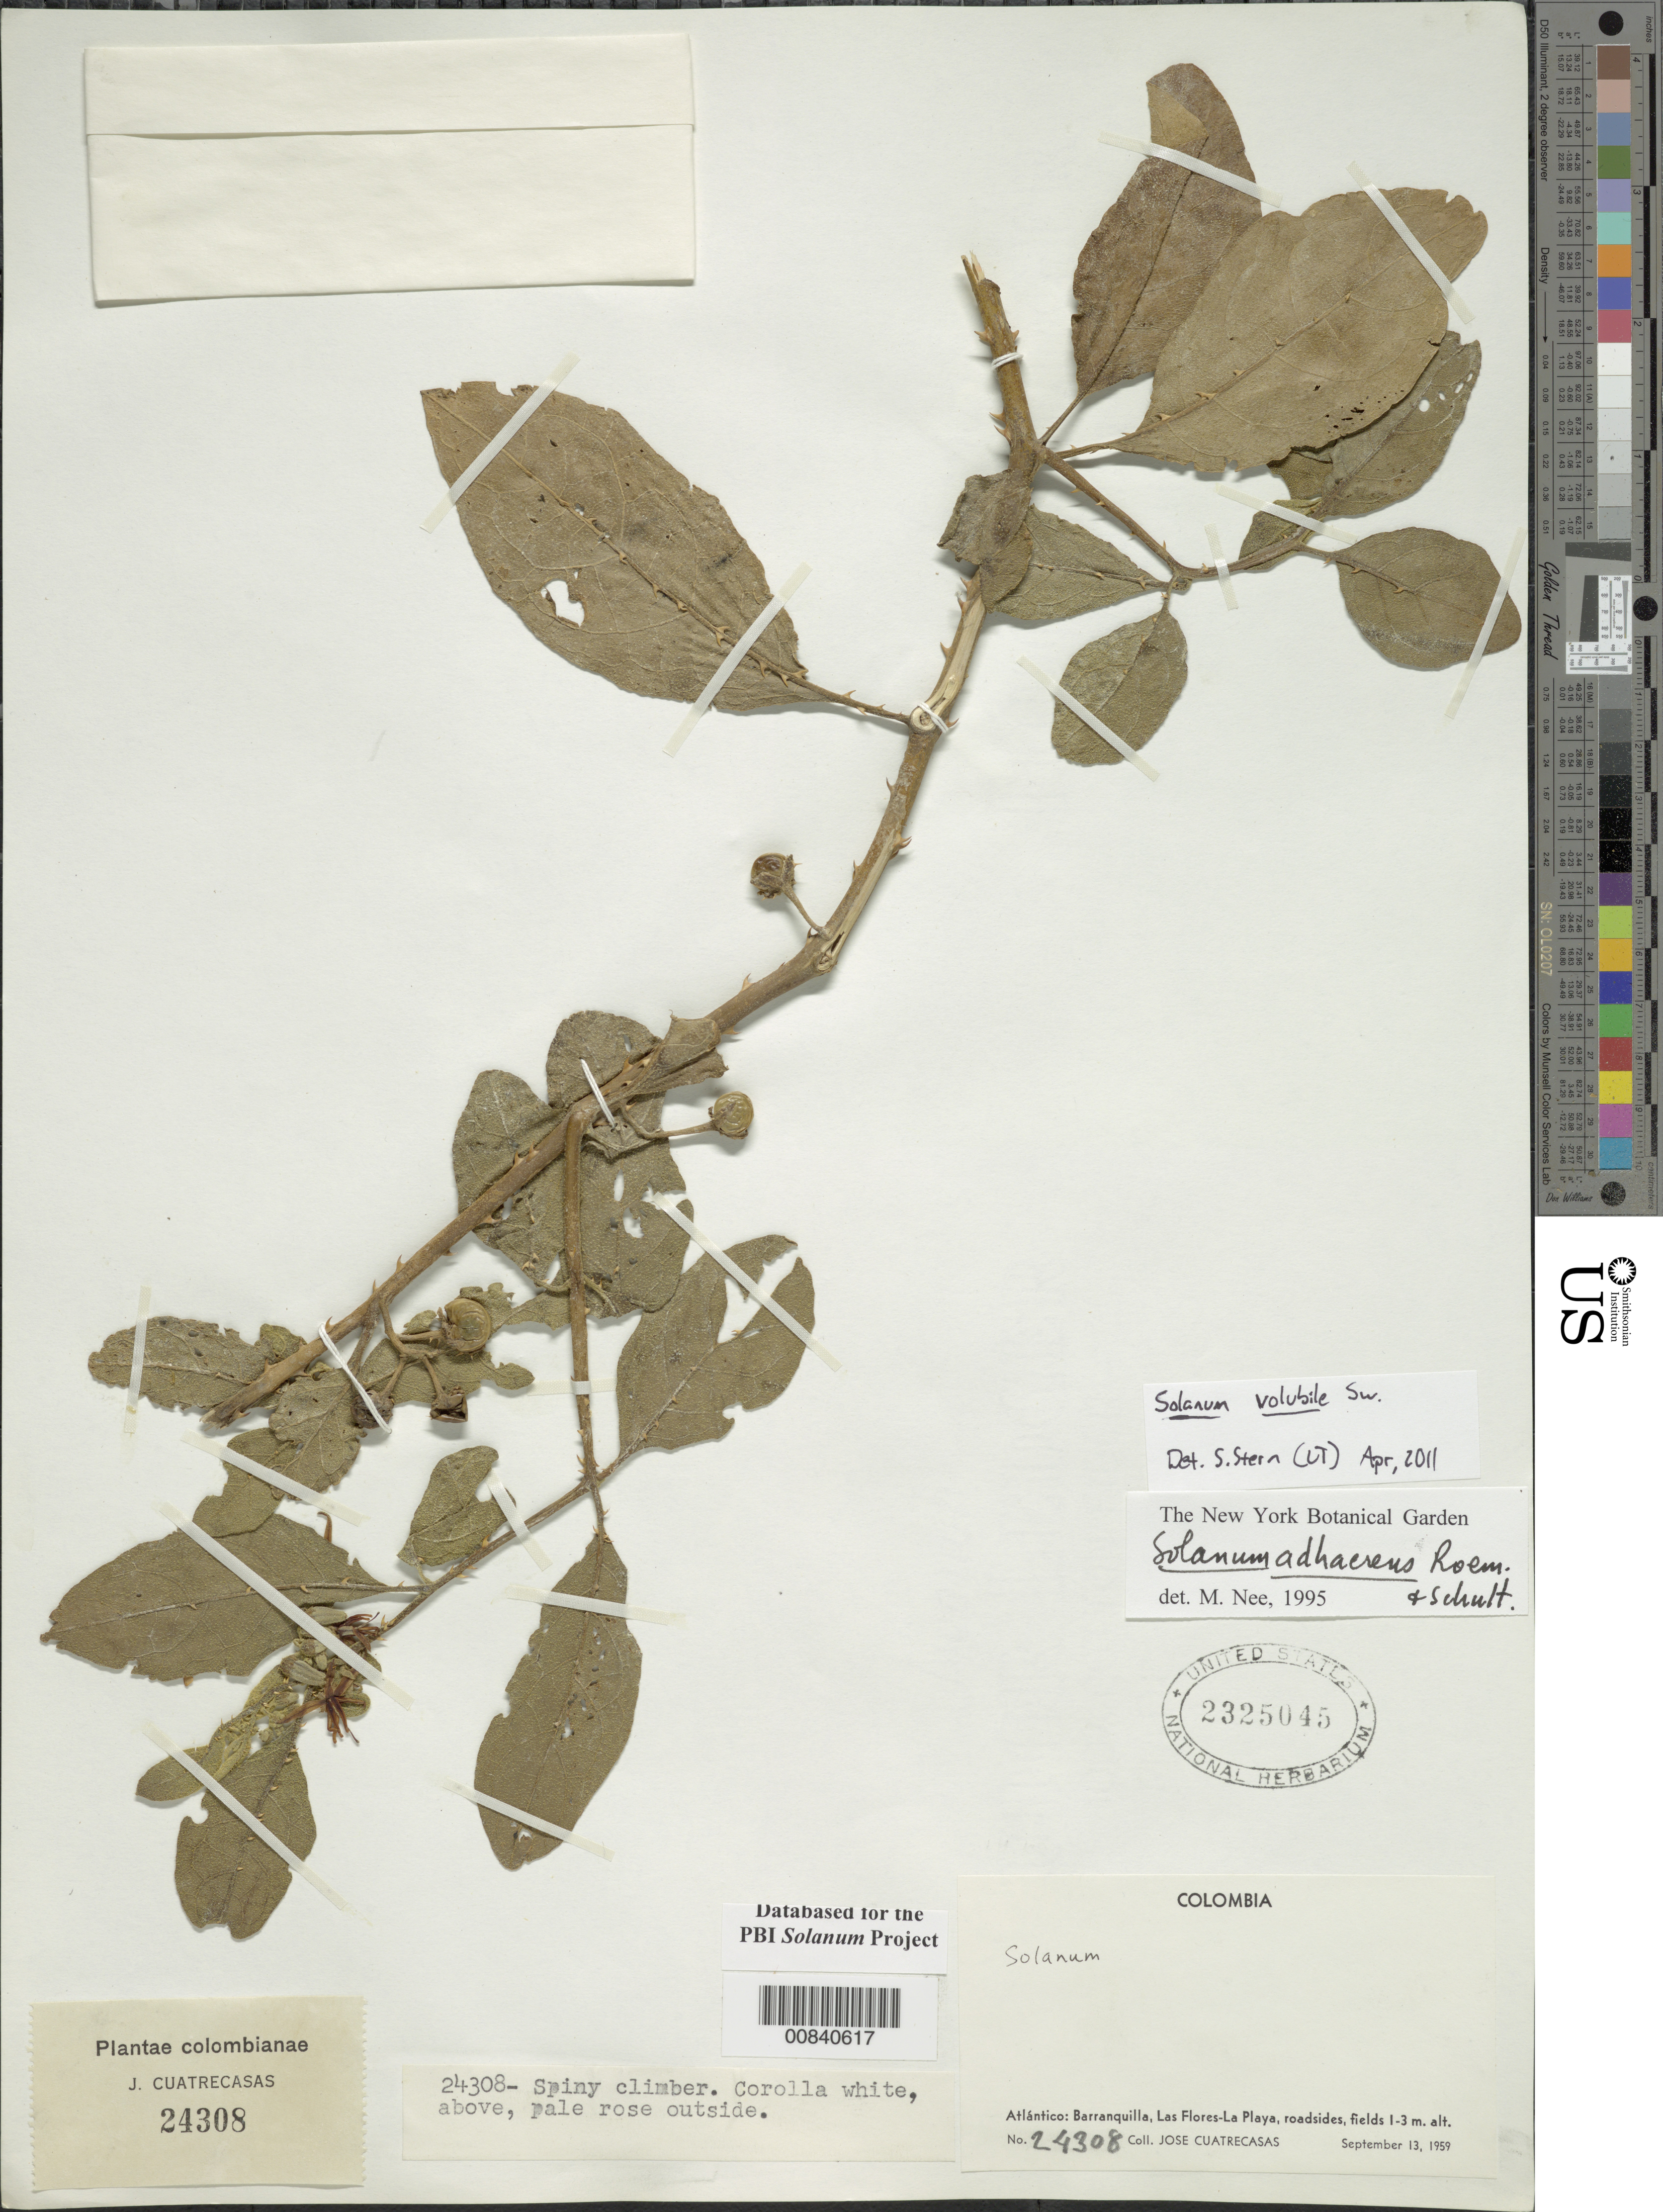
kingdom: Plantae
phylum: Tracheophyta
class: Magnoliopsida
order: Solanales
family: Solanaceae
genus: Solanum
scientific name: Solanum volubile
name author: Sw.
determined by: Stern, S. R., (UT)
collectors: J. Cuatrecasas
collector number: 24308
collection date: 1959-09-13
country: Colombia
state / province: Atlántico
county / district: Barranquilla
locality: Las Flores-La Playa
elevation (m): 1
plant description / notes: Previously databased for the PBI Solanum Project; entered into EMU by MJDatiles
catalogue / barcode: US 2325045